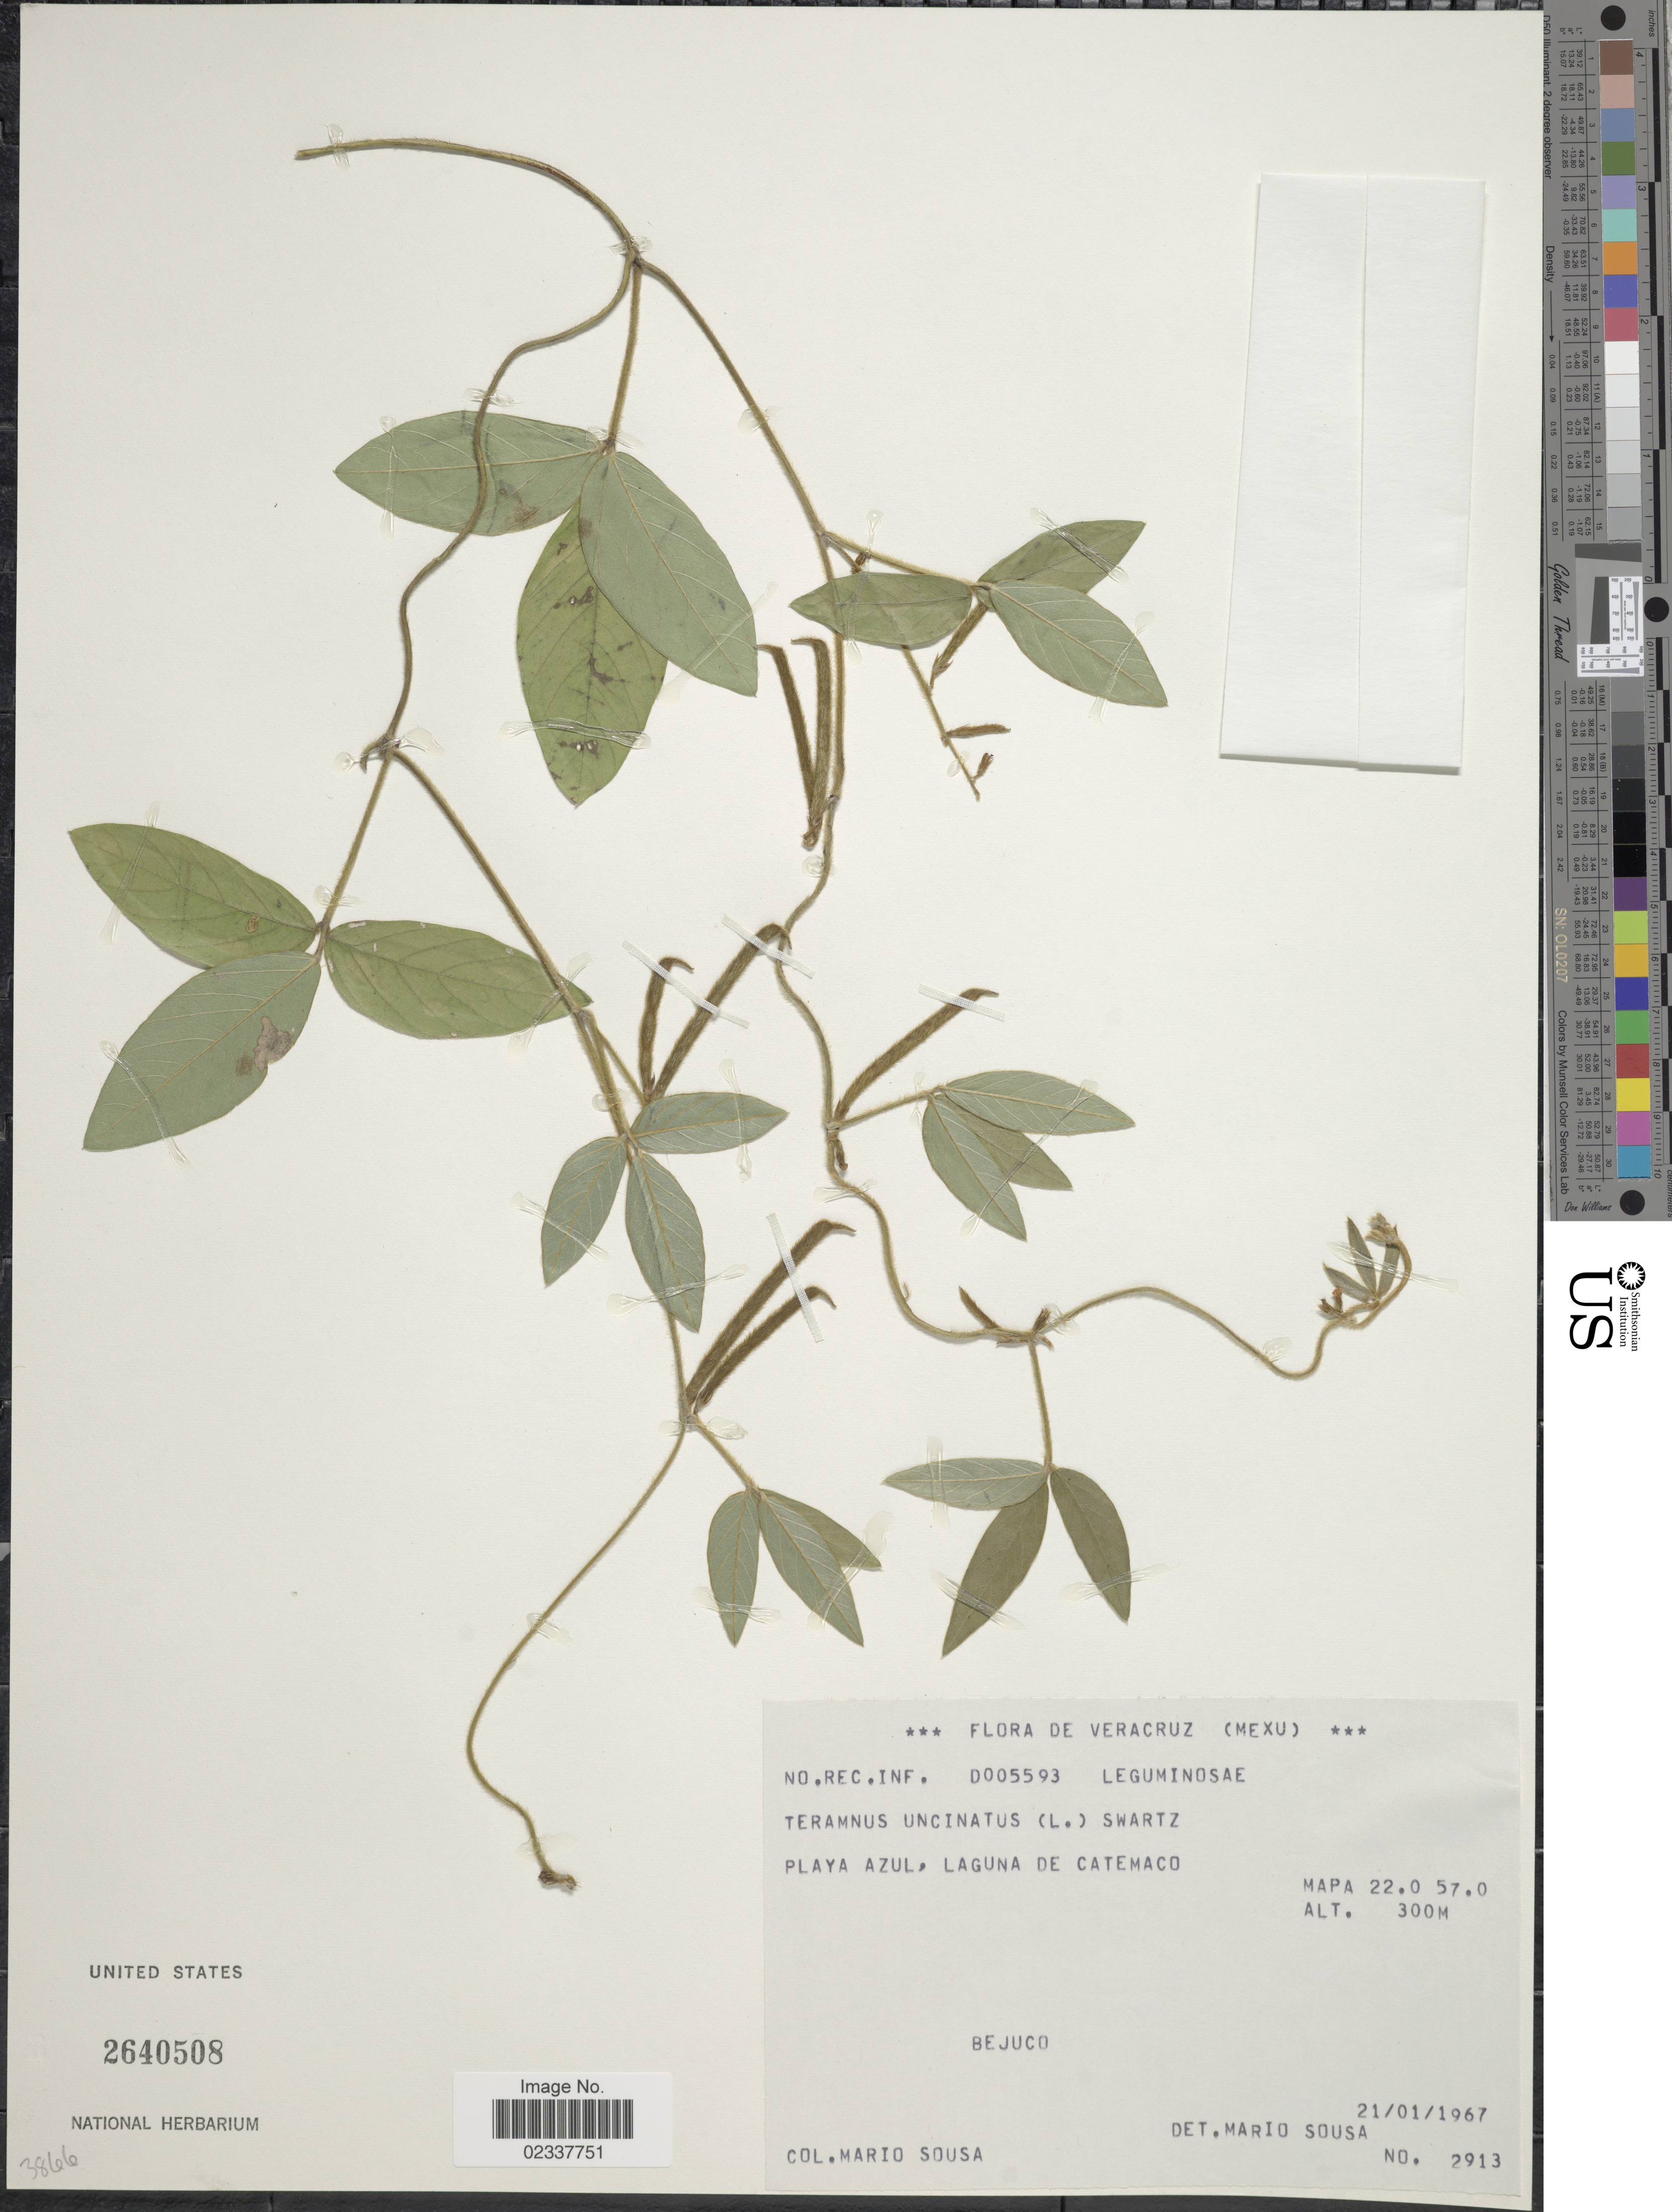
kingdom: Plantae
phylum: Tracheophyta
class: Magnoliopsida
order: Fabales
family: Fabaceae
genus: Teramnus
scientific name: Teramnus uncinatus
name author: (L.) Sw.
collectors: M. Sousa S.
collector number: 2913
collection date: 1967-01-21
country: Mexico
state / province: Veracruz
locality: Veracruz, Mexu, Playa Azul, Laguna de Catemaco, Mapa 22.0 57.0, Bejuco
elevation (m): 300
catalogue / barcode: US 2640508